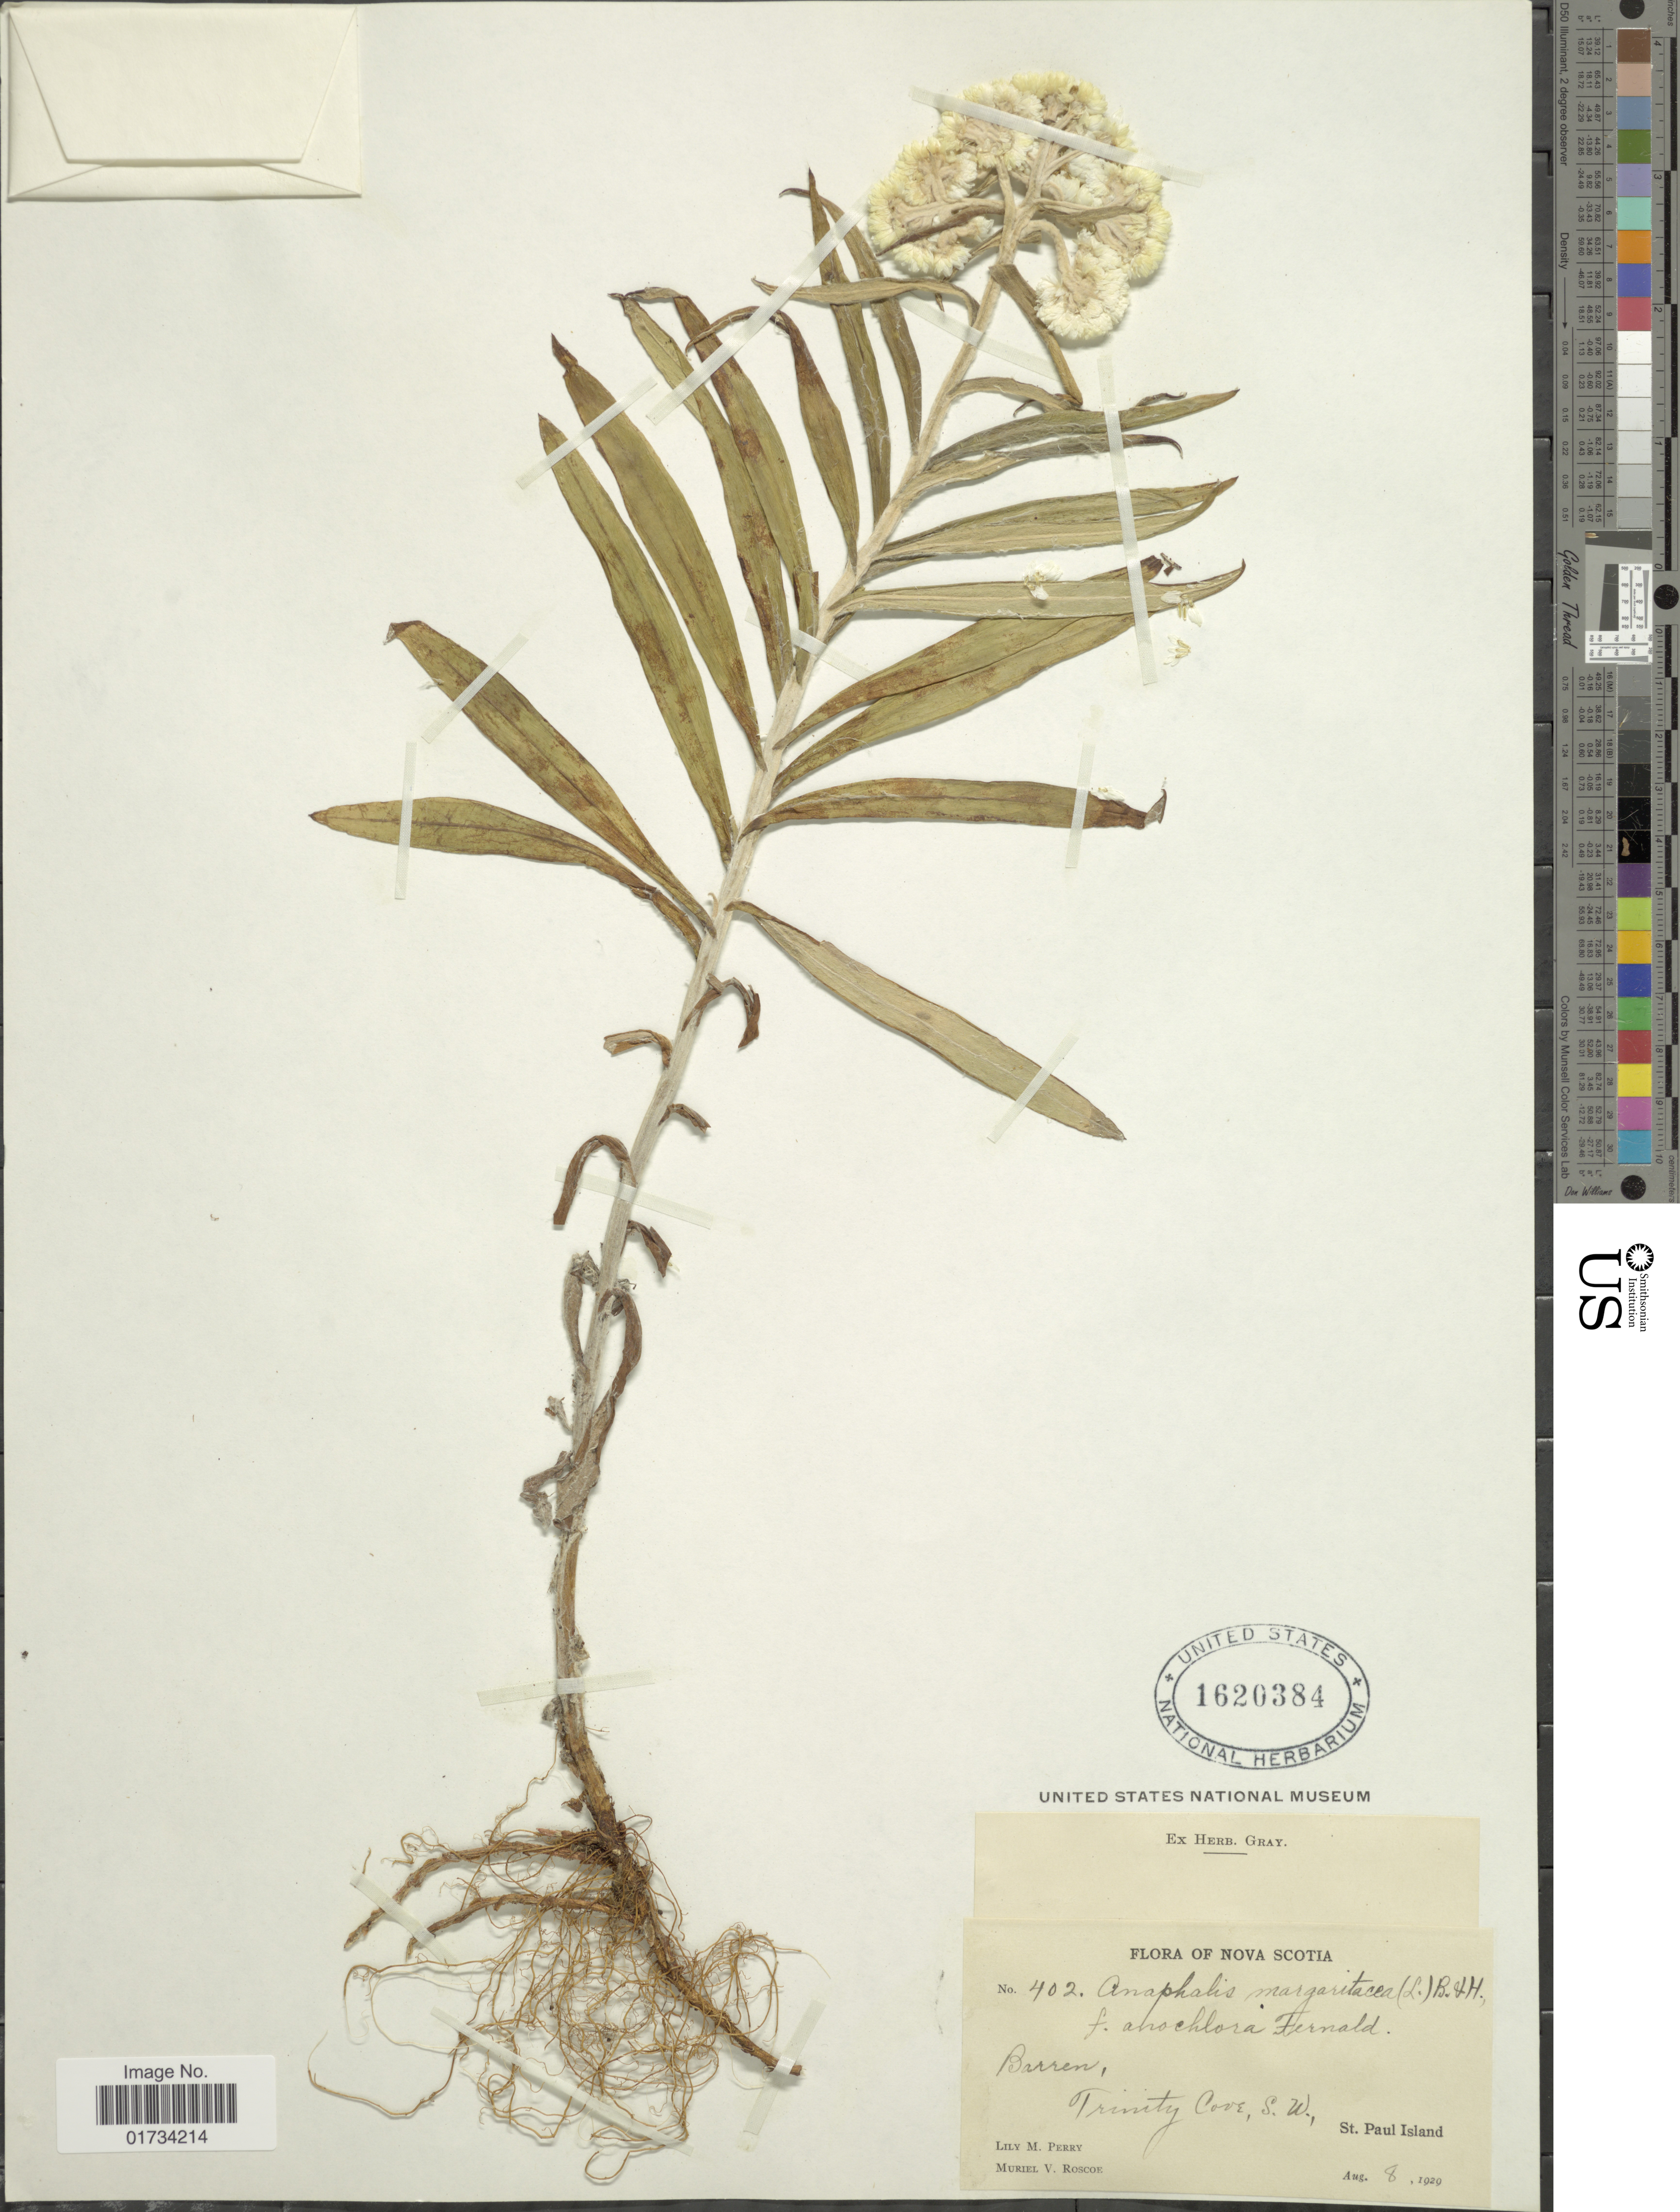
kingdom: Plantae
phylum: Tracheophyta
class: Magnoliopsida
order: Asterales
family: Asteraceae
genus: Anaphalis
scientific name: Anaphalis margaritacea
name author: (L.) Benth. & Hook. f.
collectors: L. M. Perry & M. Roscoe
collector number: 402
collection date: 1929-08-08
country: Canada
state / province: Nova Scotia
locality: Trinity Cove, S.W., St. Paul Island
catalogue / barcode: US 1620384